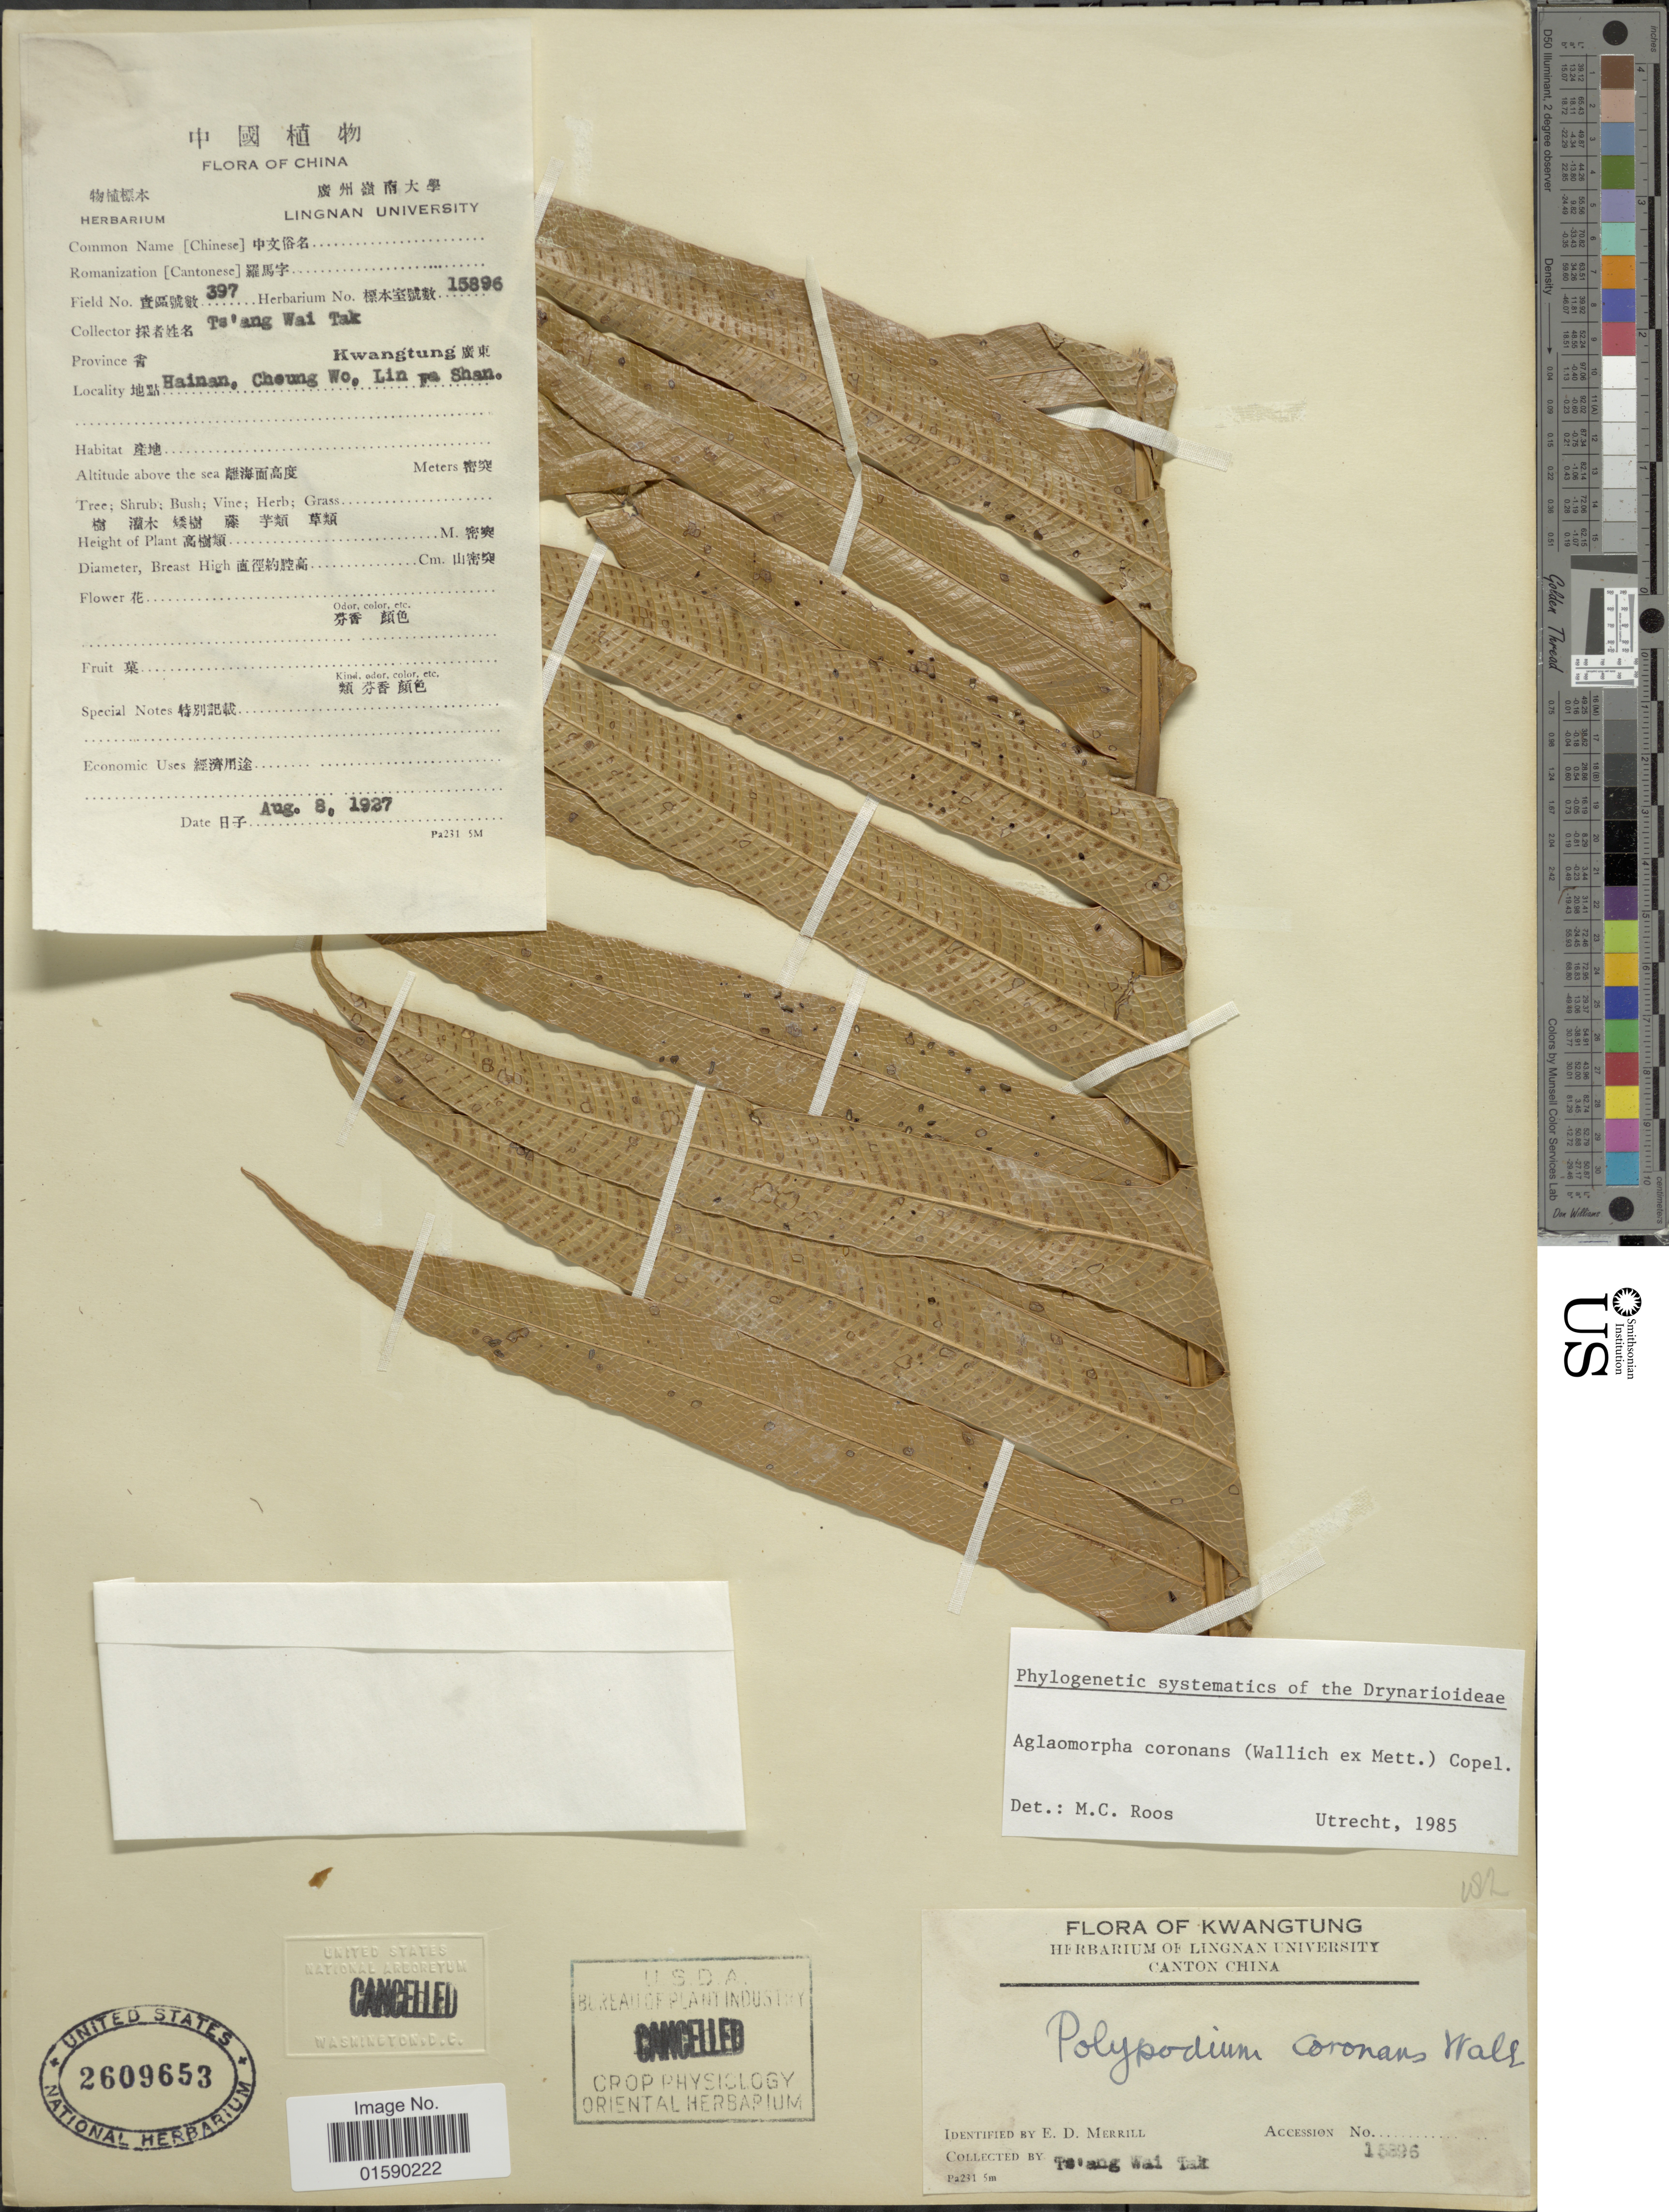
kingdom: Plantae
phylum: Tracheophyta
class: Polypodiopsida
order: Polypodiales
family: Polypodiaceae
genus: Aglaomorpha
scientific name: Aglaomorpha coronans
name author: (Wall. ex Mett.) Copel.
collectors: W. T. Tsang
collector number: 397/15896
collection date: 1927-08-08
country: China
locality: Kwangtung, Hainan, Cheung Wo, Lin ya Shan.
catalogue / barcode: US 2609653